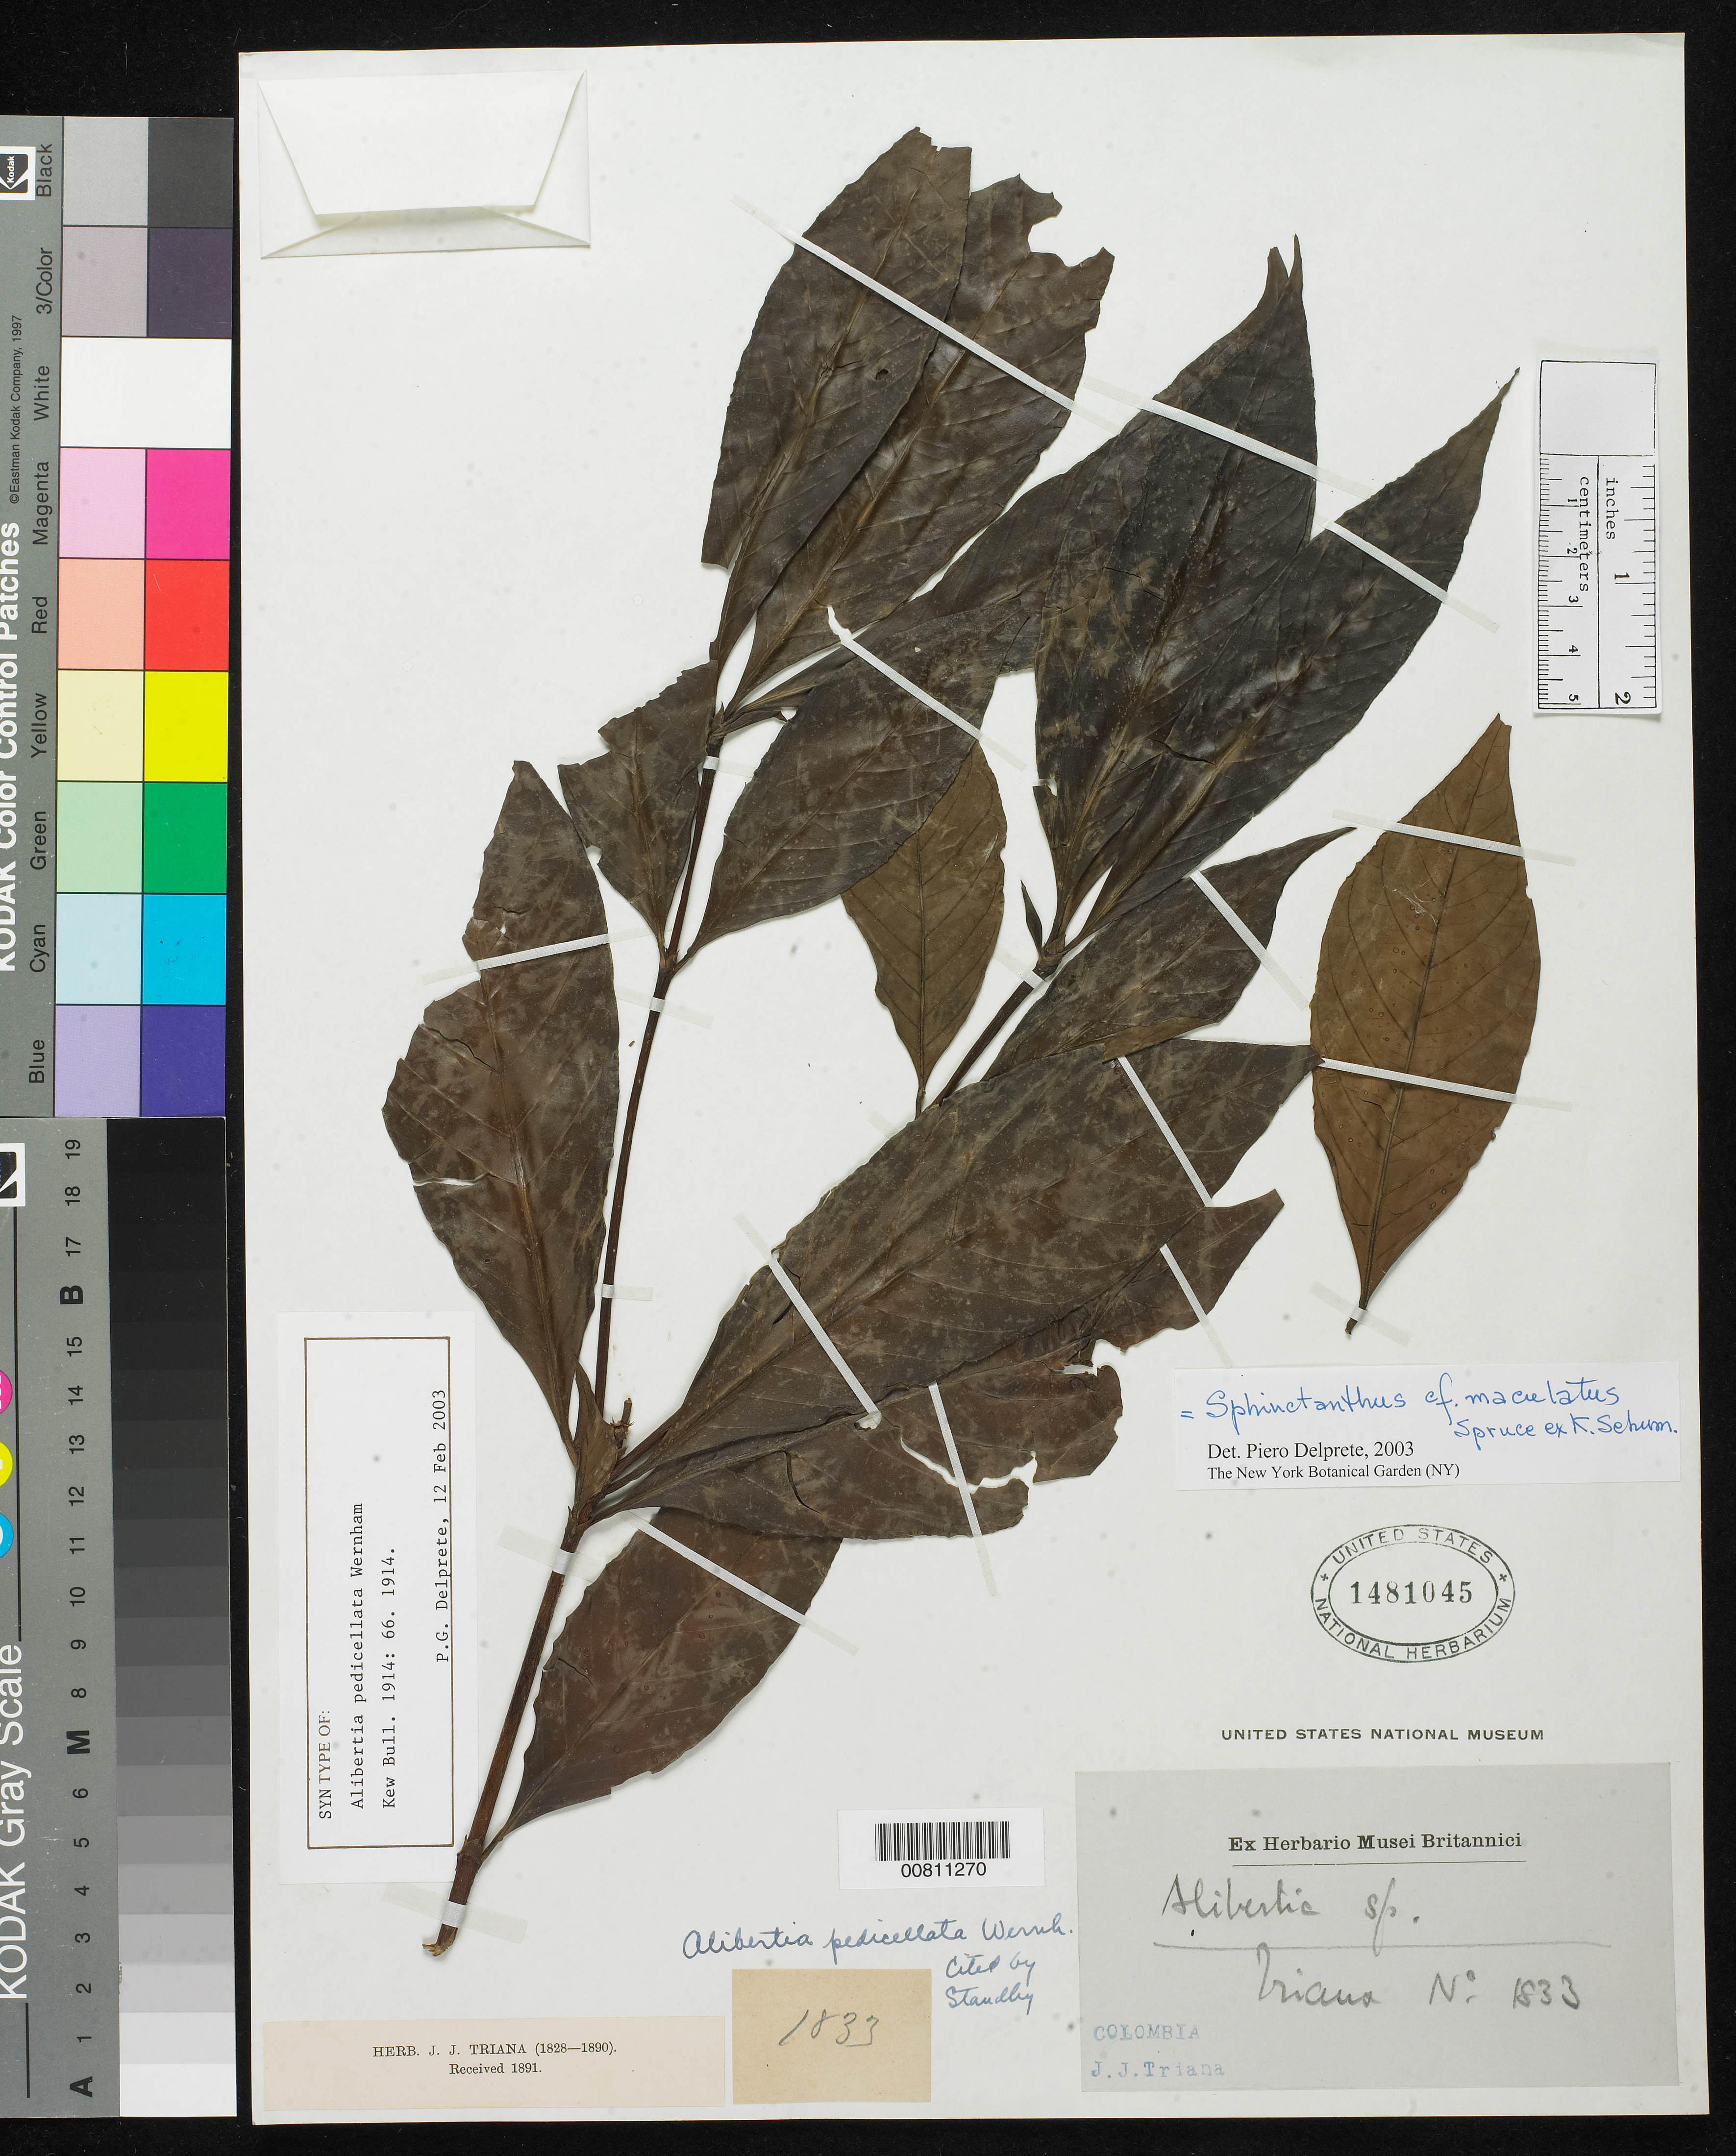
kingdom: Plantae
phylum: Tracheophyta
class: Magnoliopsida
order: Gentianales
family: Rubiaceae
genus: Alibertia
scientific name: Alibertia sp.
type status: Syntype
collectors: J. J. Triana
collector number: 1833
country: Colombia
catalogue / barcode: US 1481045